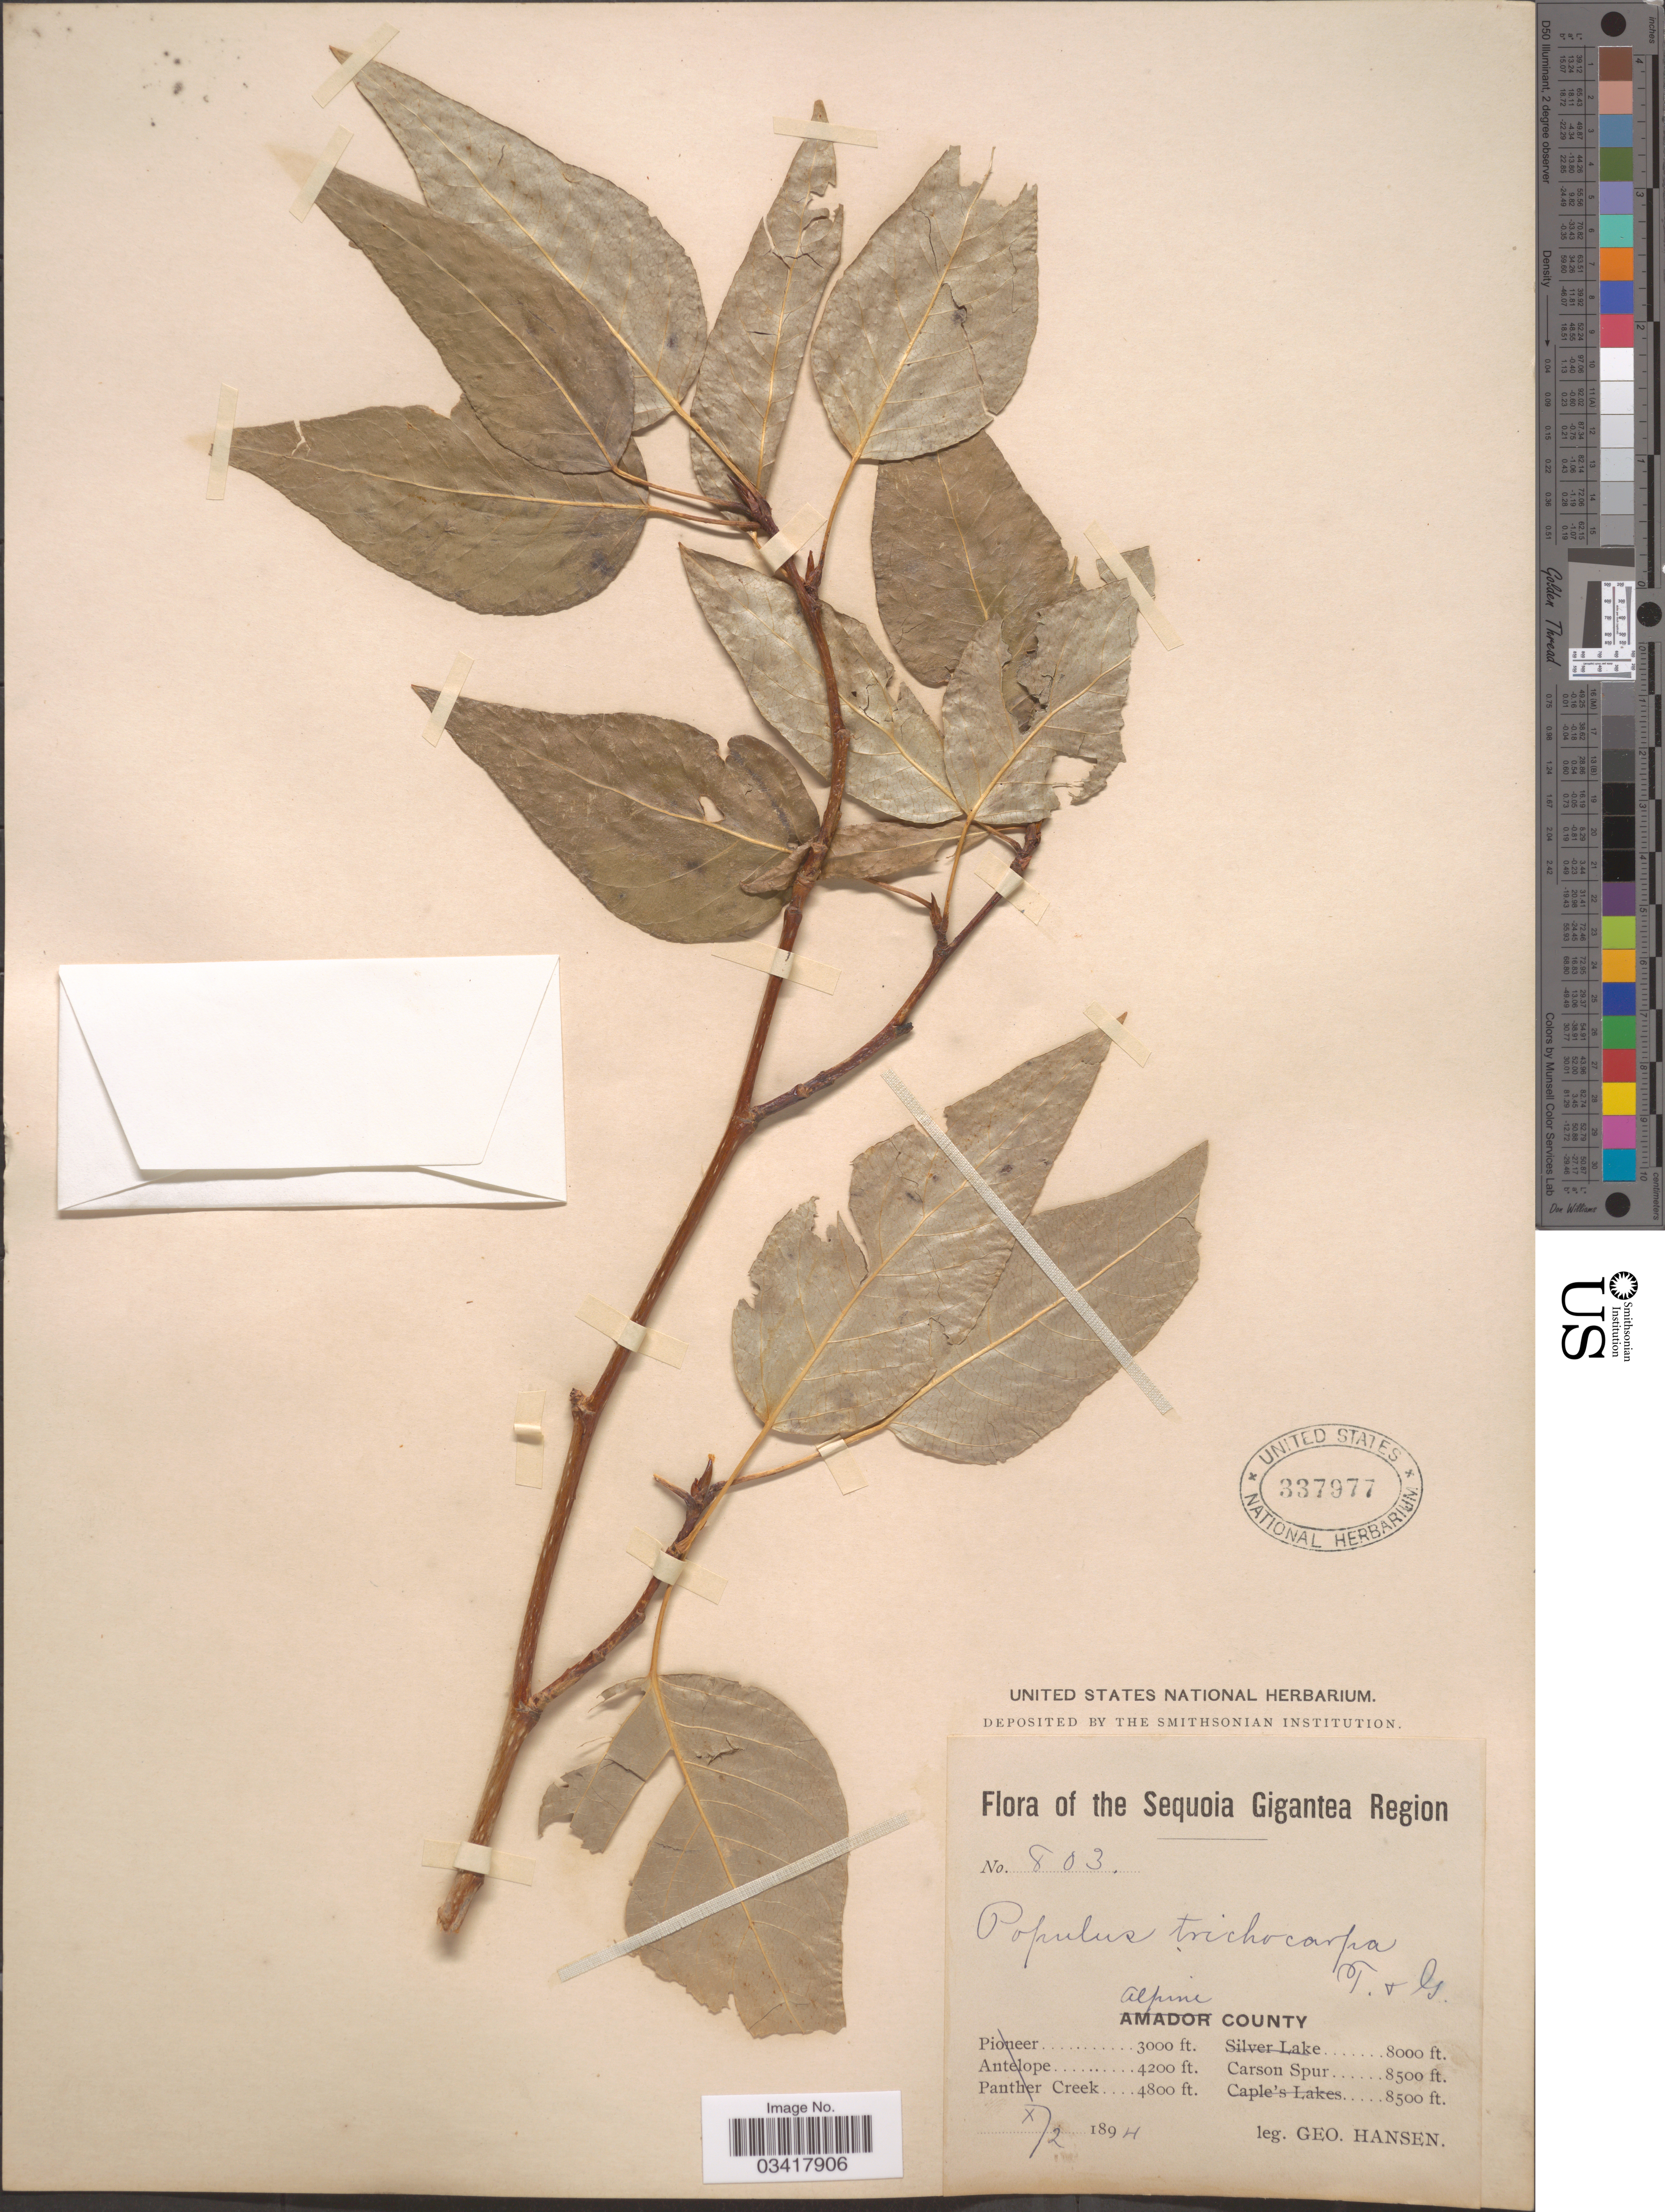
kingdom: Plantae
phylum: Tracheophyta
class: Magnoliopsida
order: Malpighiales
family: Salicaceae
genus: Populus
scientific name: Populus trichocarpa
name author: Torr. & A. Gray ex W. Hook.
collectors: G. Hansen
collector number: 803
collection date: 1894-10-02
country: United States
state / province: California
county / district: Alpine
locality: Sequoia Gigantea Region. Alpine County. Carson Spur.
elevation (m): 2591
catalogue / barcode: US 337977